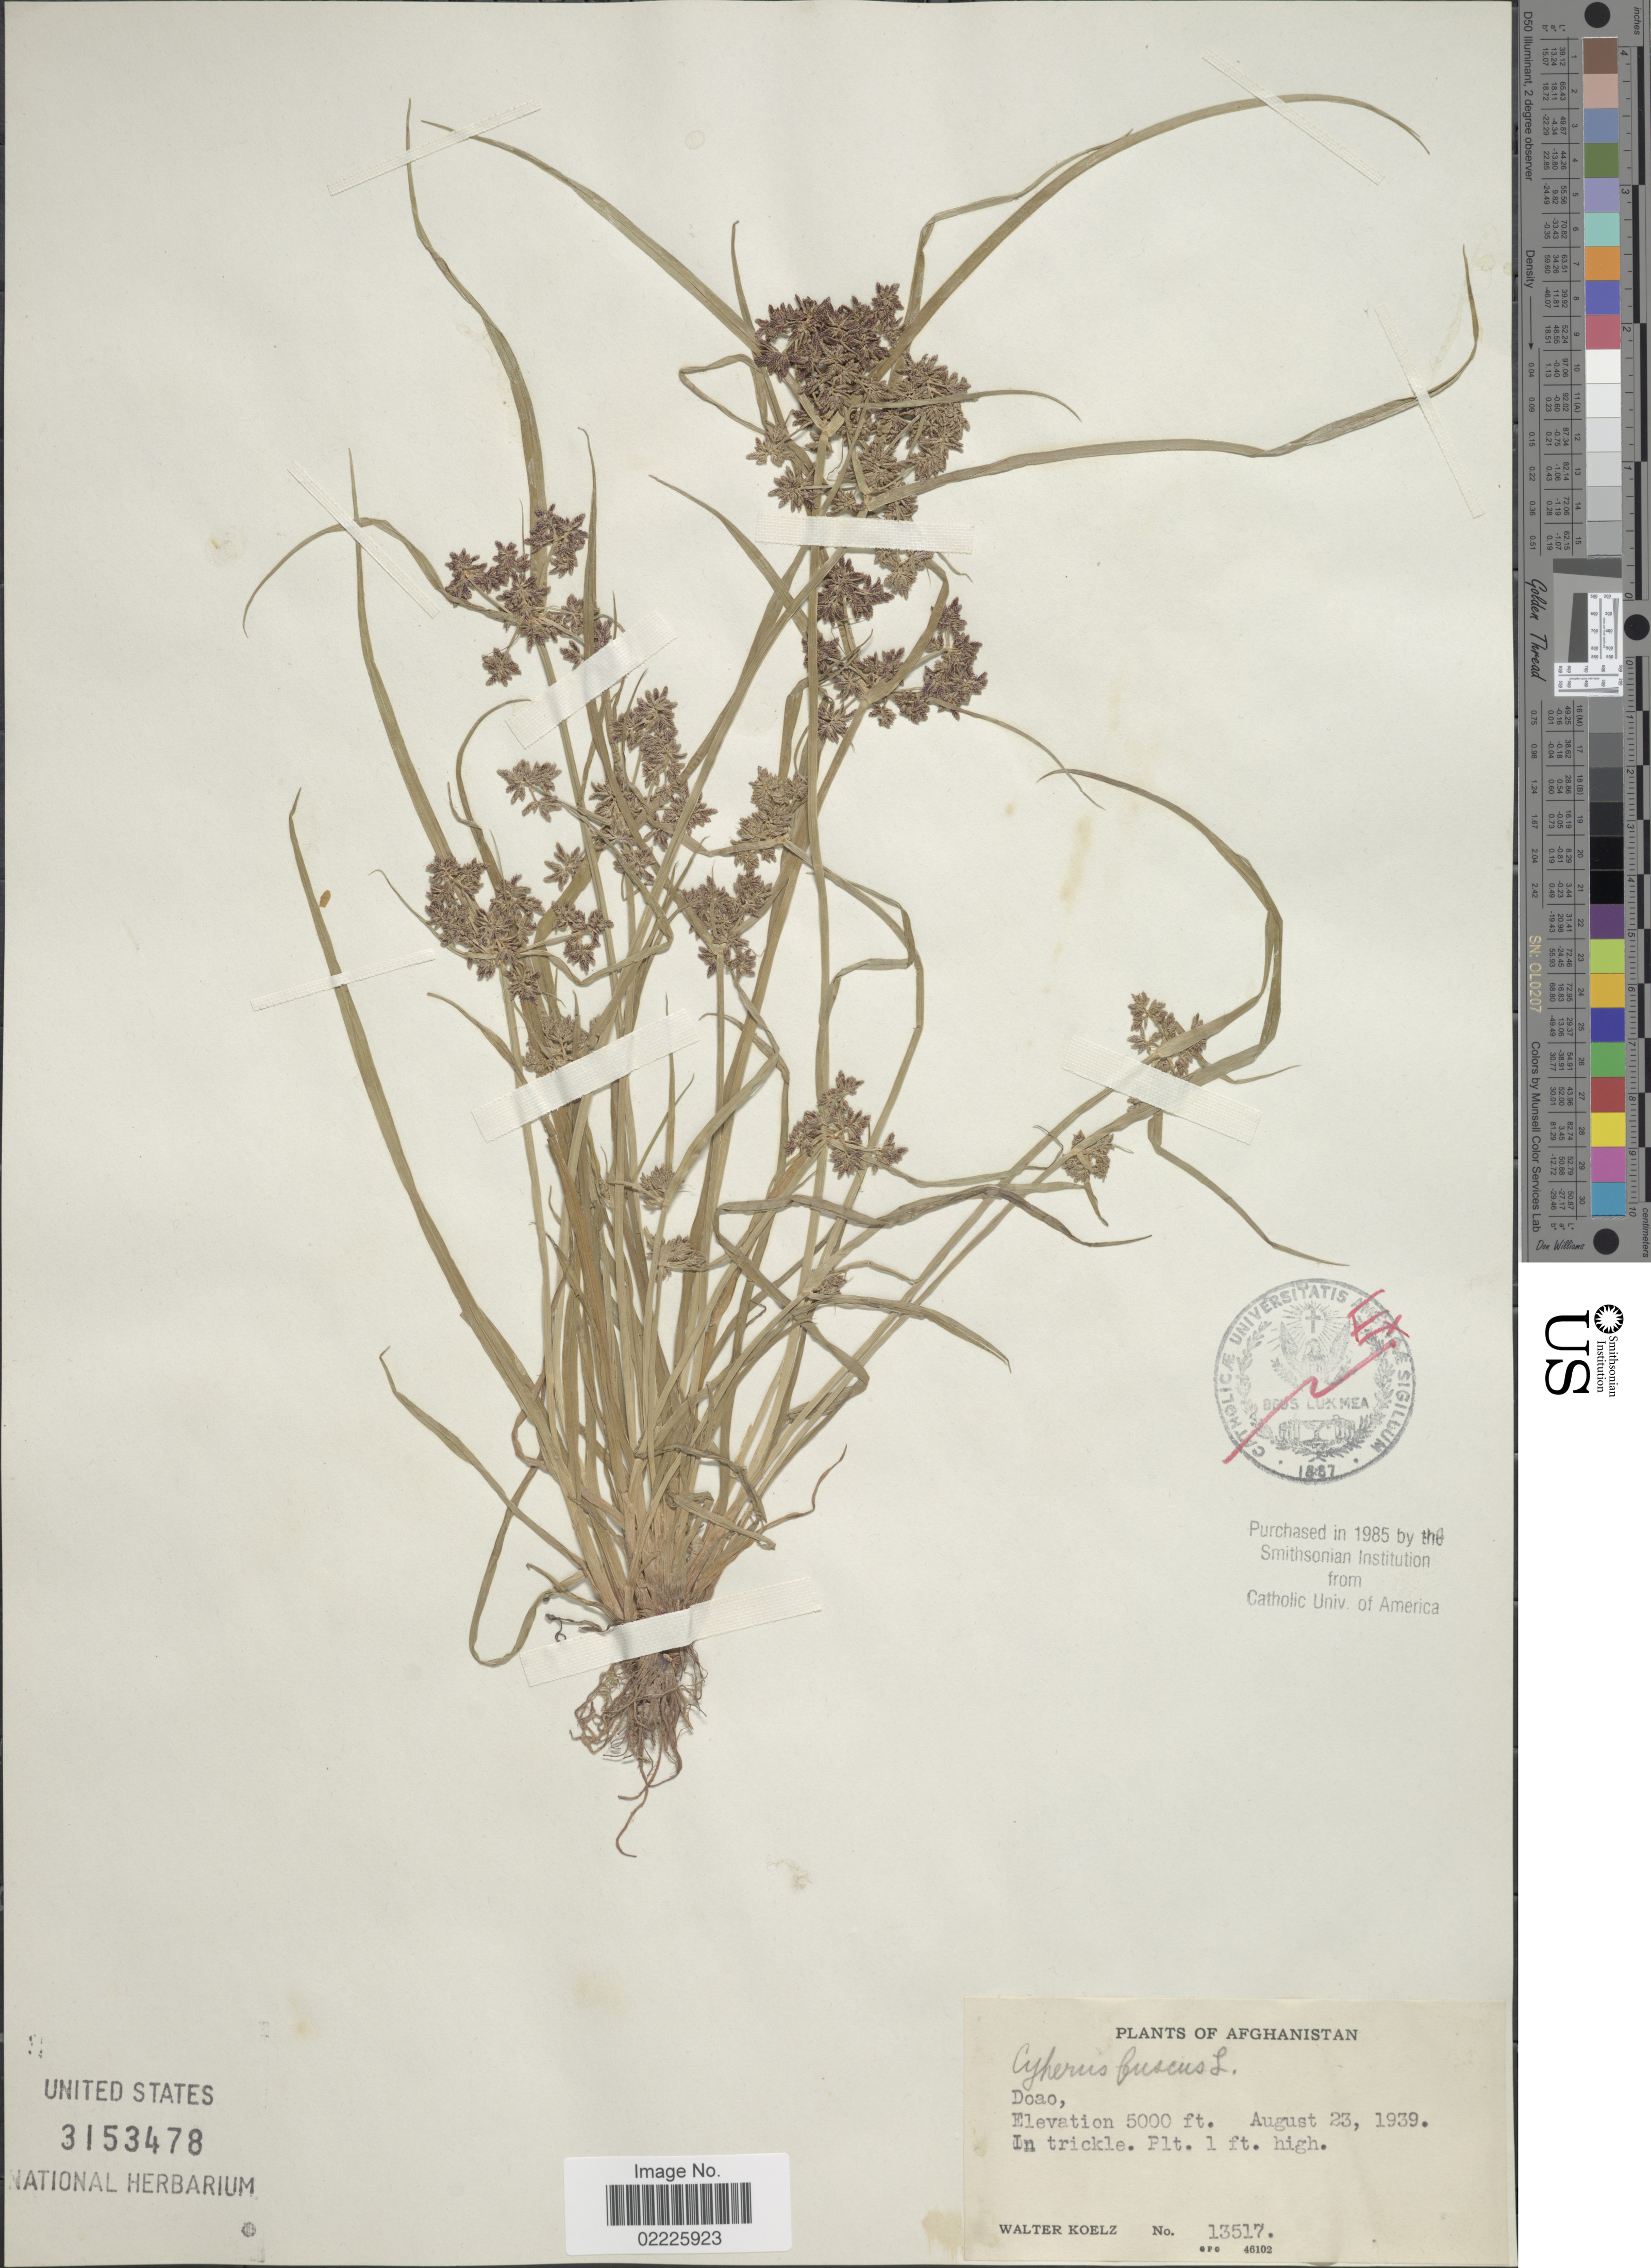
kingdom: Plantae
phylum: Tracheophyta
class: Liliopsida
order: Poales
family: Cyperaceae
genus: Cyperus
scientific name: Cyperus fuscus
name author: L.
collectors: W. N. Koelz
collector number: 13517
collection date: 1939-08-23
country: Afghanistan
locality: Doao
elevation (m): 1524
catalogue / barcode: US 3153478